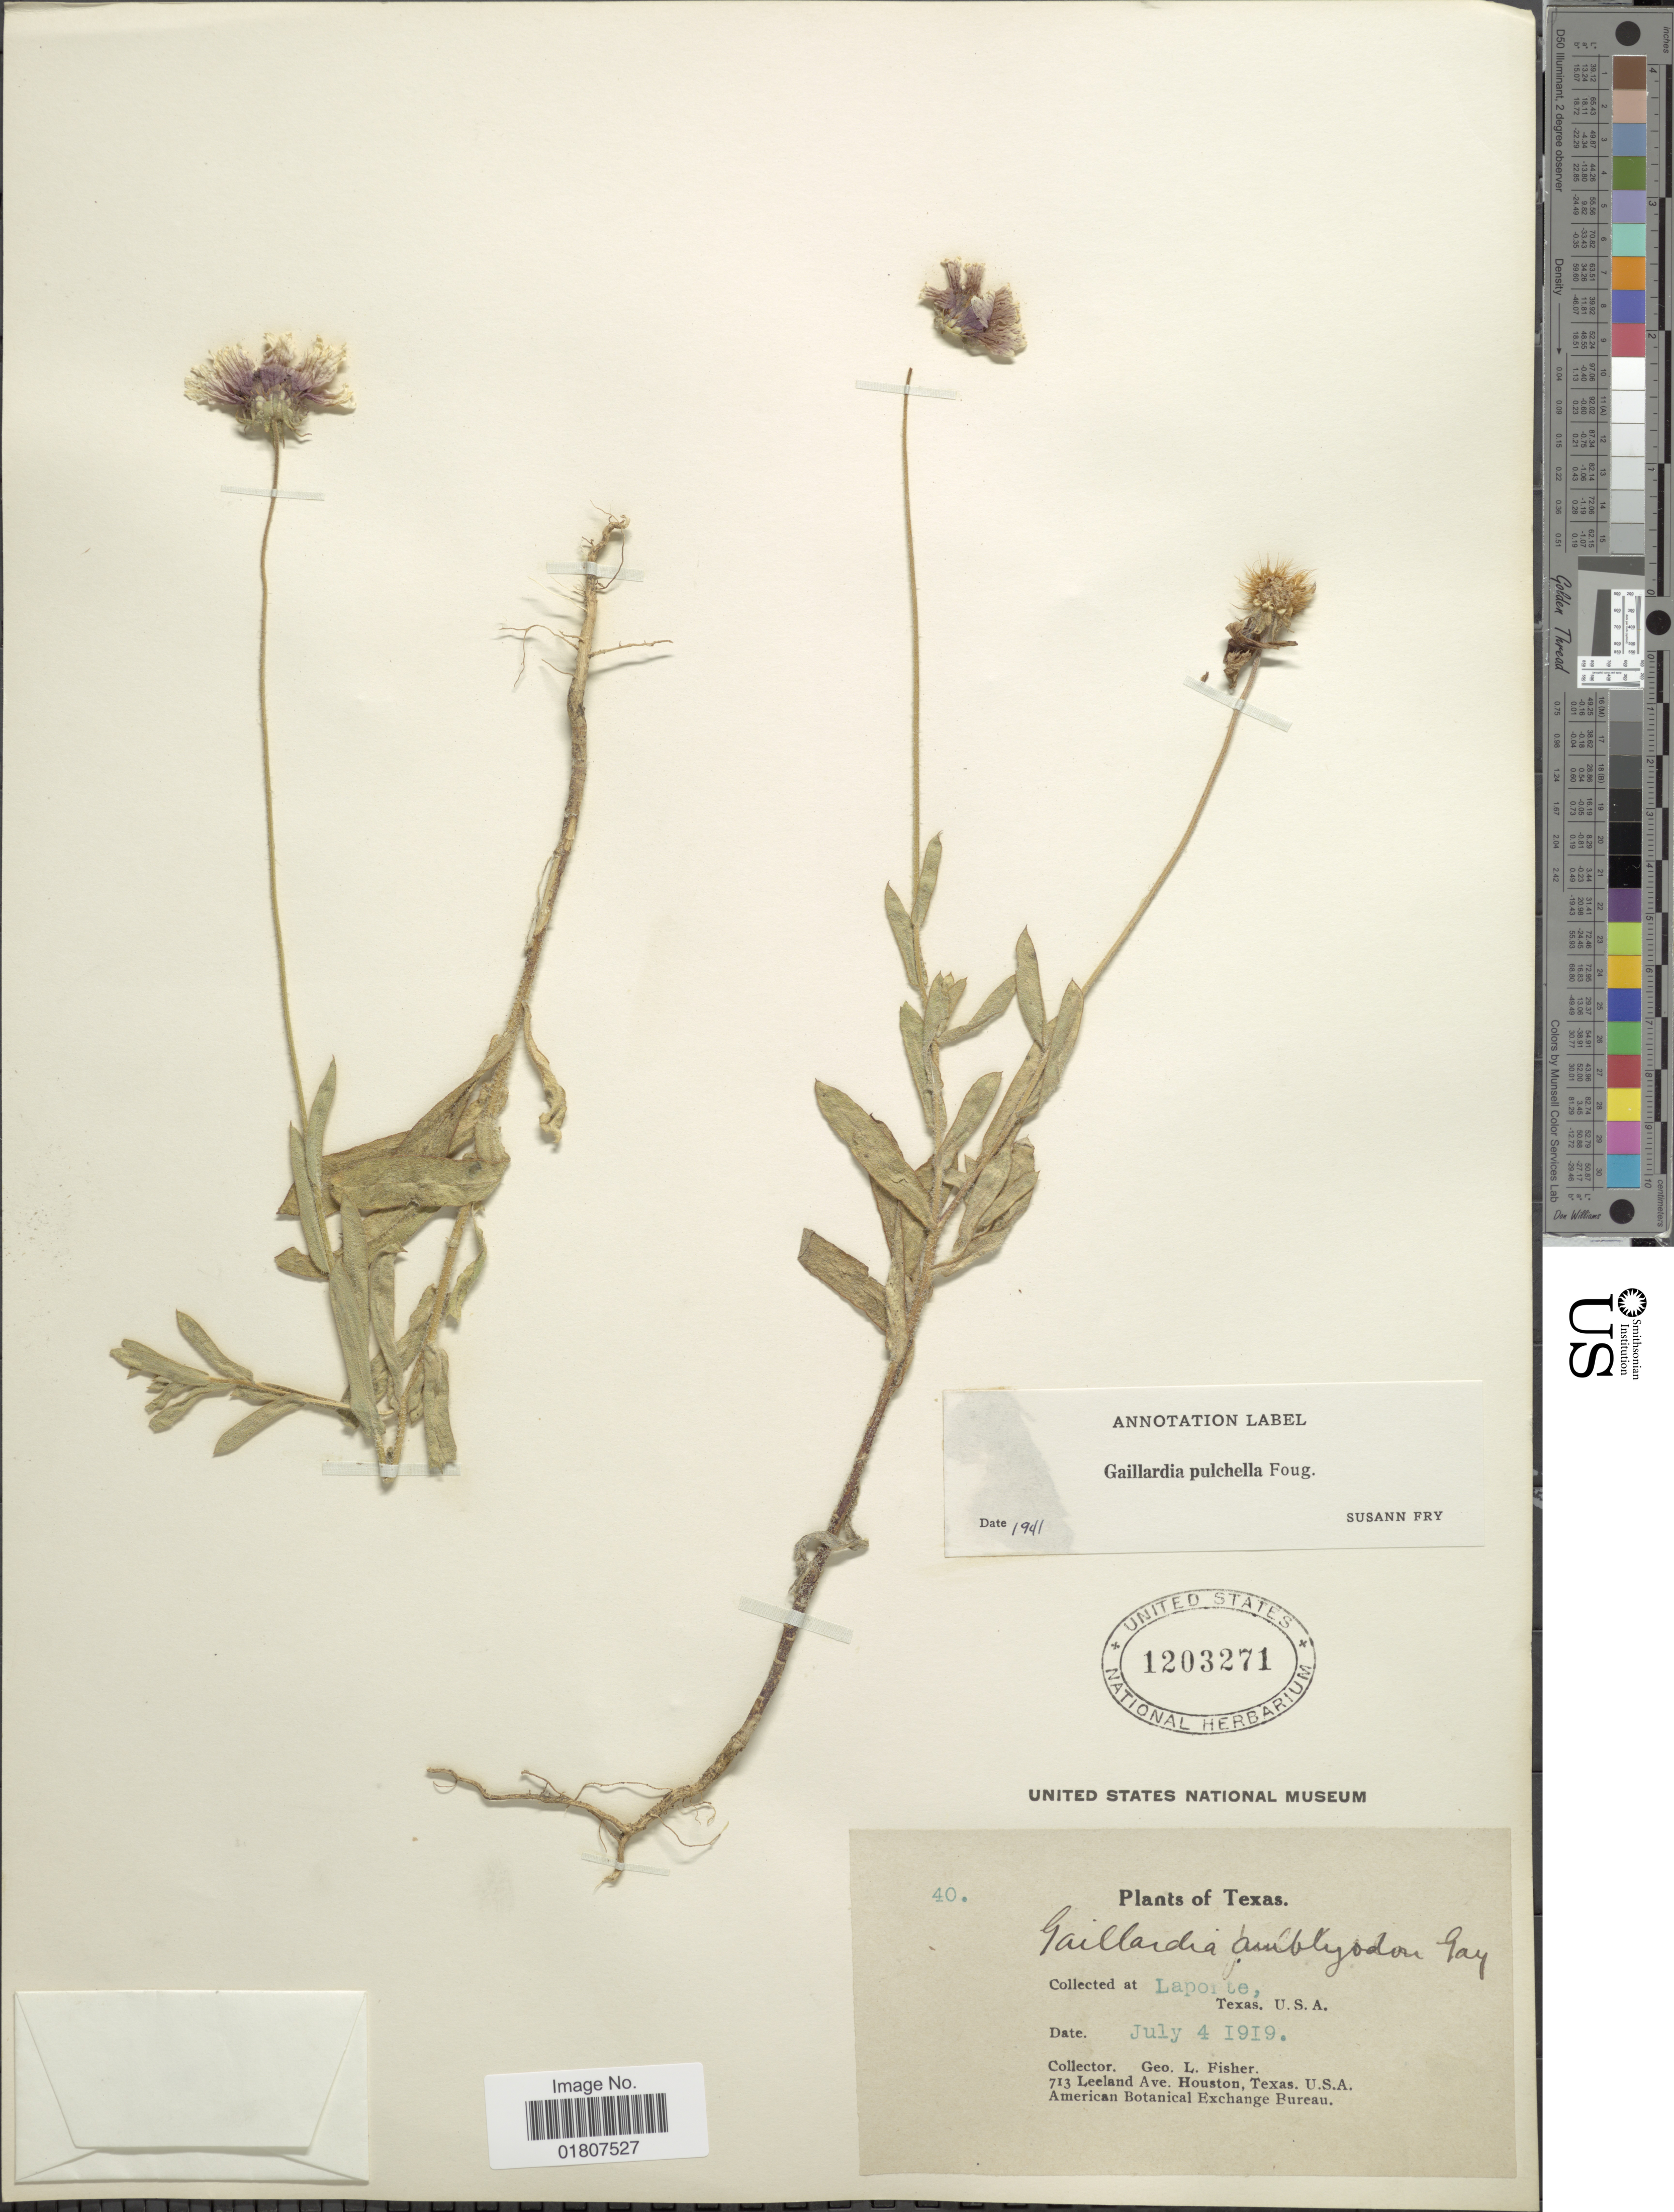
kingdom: Plantae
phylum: Tracheophyta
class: Magnoliopsida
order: Asterales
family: Asteraceae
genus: Gaillardia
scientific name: Gaillardia pulchella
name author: Foug.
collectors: G. L. Fisher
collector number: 40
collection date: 1919-07-04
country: United States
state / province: Texas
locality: Laporte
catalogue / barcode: US 1203271